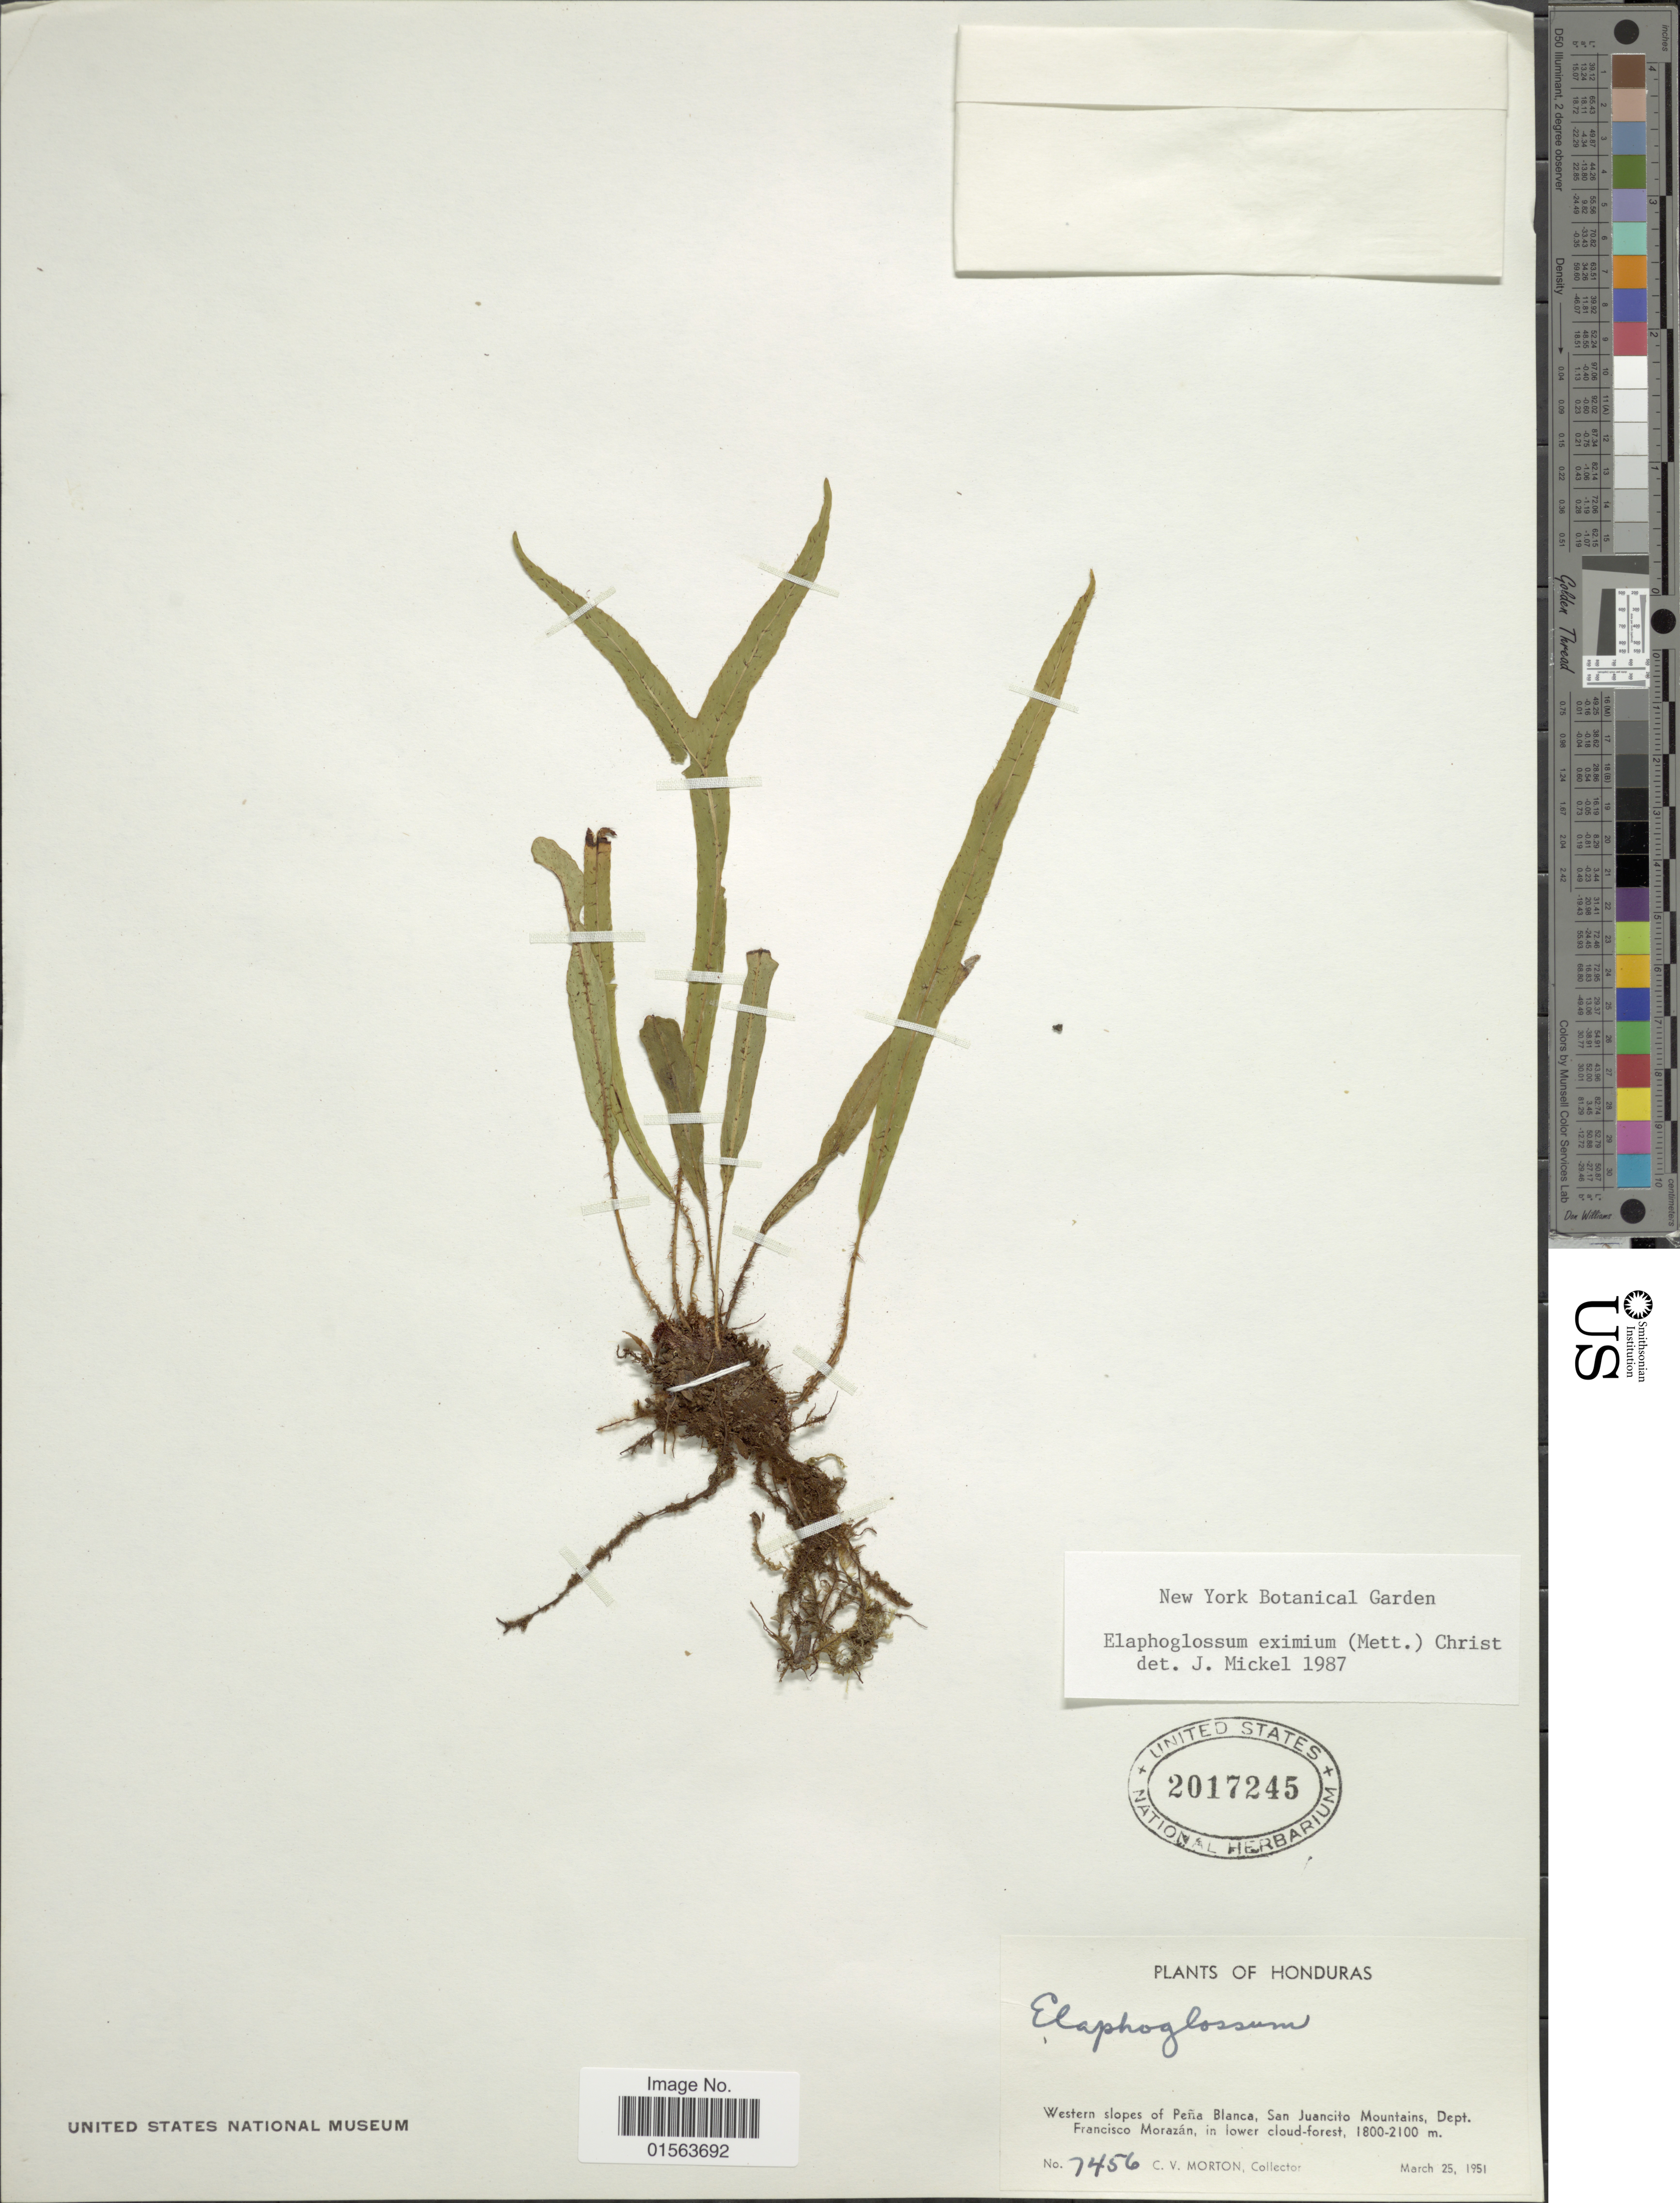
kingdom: Plantae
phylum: Tracheophyta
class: Polypodiopsida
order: Polypodiales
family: Dryopteridaceae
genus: Elaphoglossum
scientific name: Elaphoglossum eximium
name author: (Mett.) Christ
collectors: C. V. Morton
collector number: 7456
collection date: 1951-03-25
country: Honduras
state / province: Fco. Morazán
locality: Western slopes of Pena Blanca, San Juancito Mountains, Dept. Francisco Morazan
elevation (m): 1800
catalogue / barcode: US 2017245